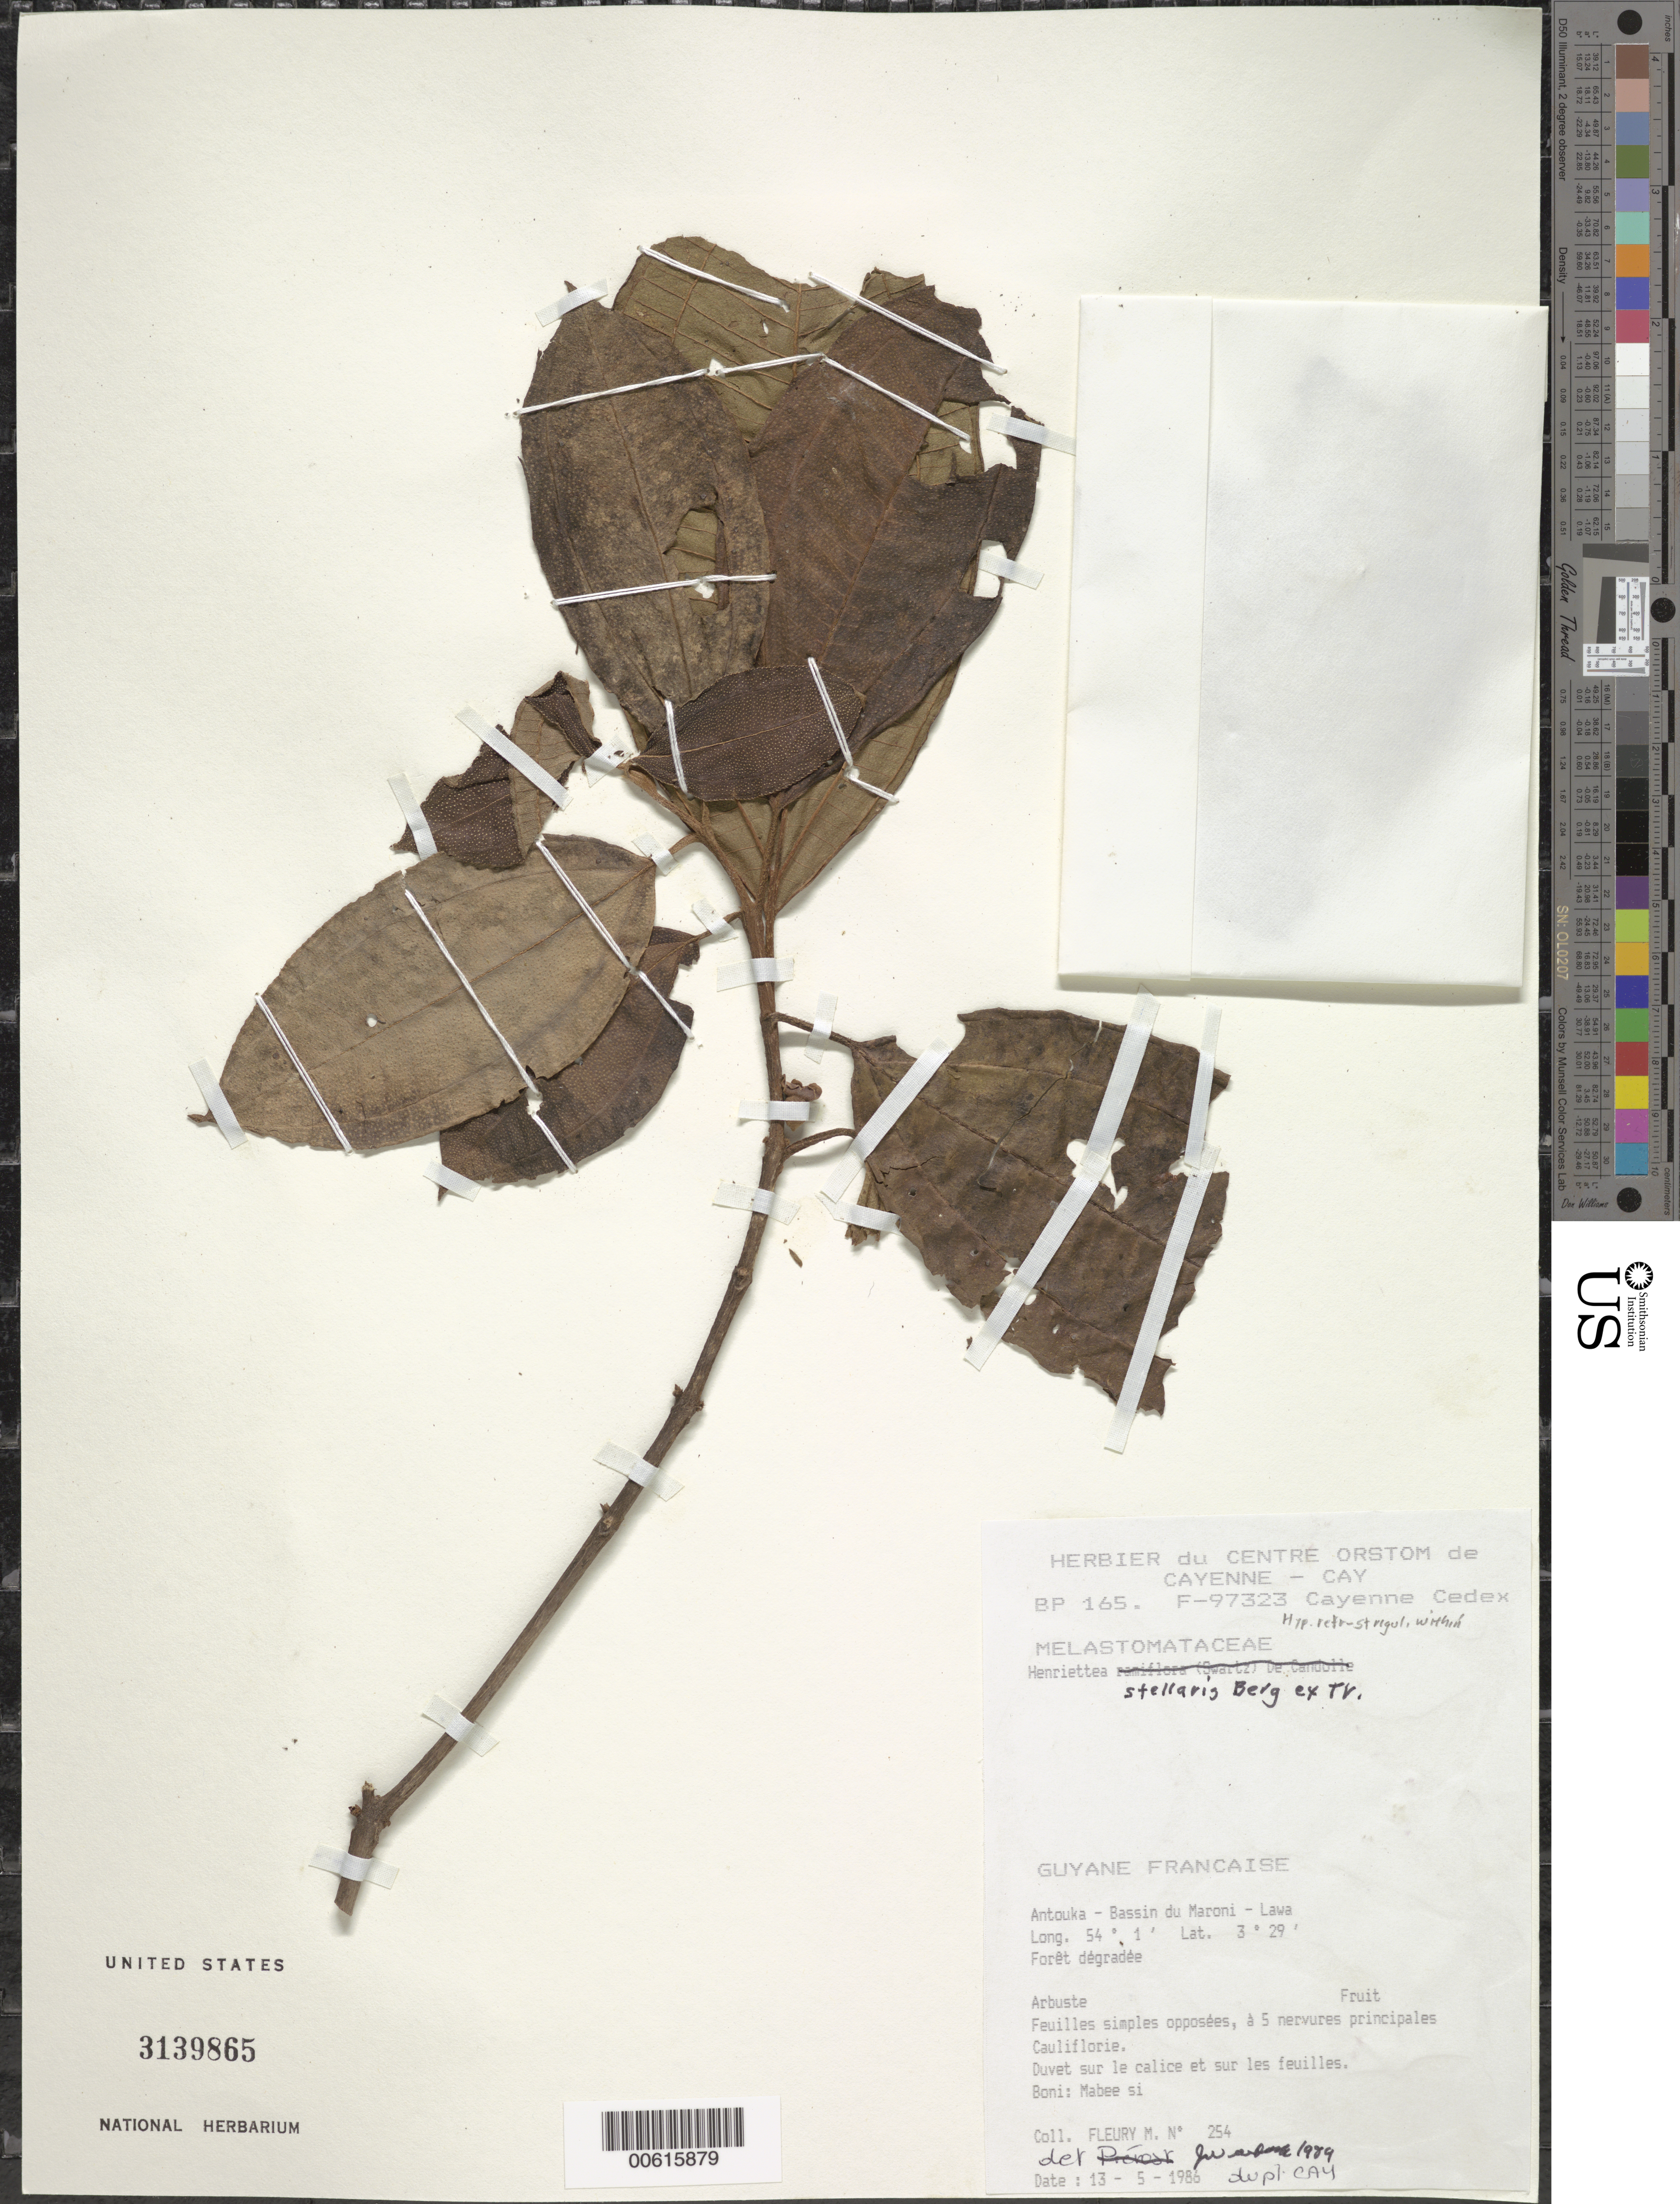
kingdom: Plantae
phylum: Tracheophyta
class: Magnoliopsida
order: Myrtales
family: Melastomataceae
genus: Henriettea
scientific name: Henriettea stellaris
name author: O. Berg ex Triana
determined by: Wurdack, John J., (US), US (UNITED STATES)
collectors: M. Fleury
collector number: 254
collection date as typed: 13-May-86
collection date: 1986-05-13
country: French Guiana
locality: Antouka, Bassin du Lawa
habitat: Foret degradee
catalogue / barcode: US 3139865